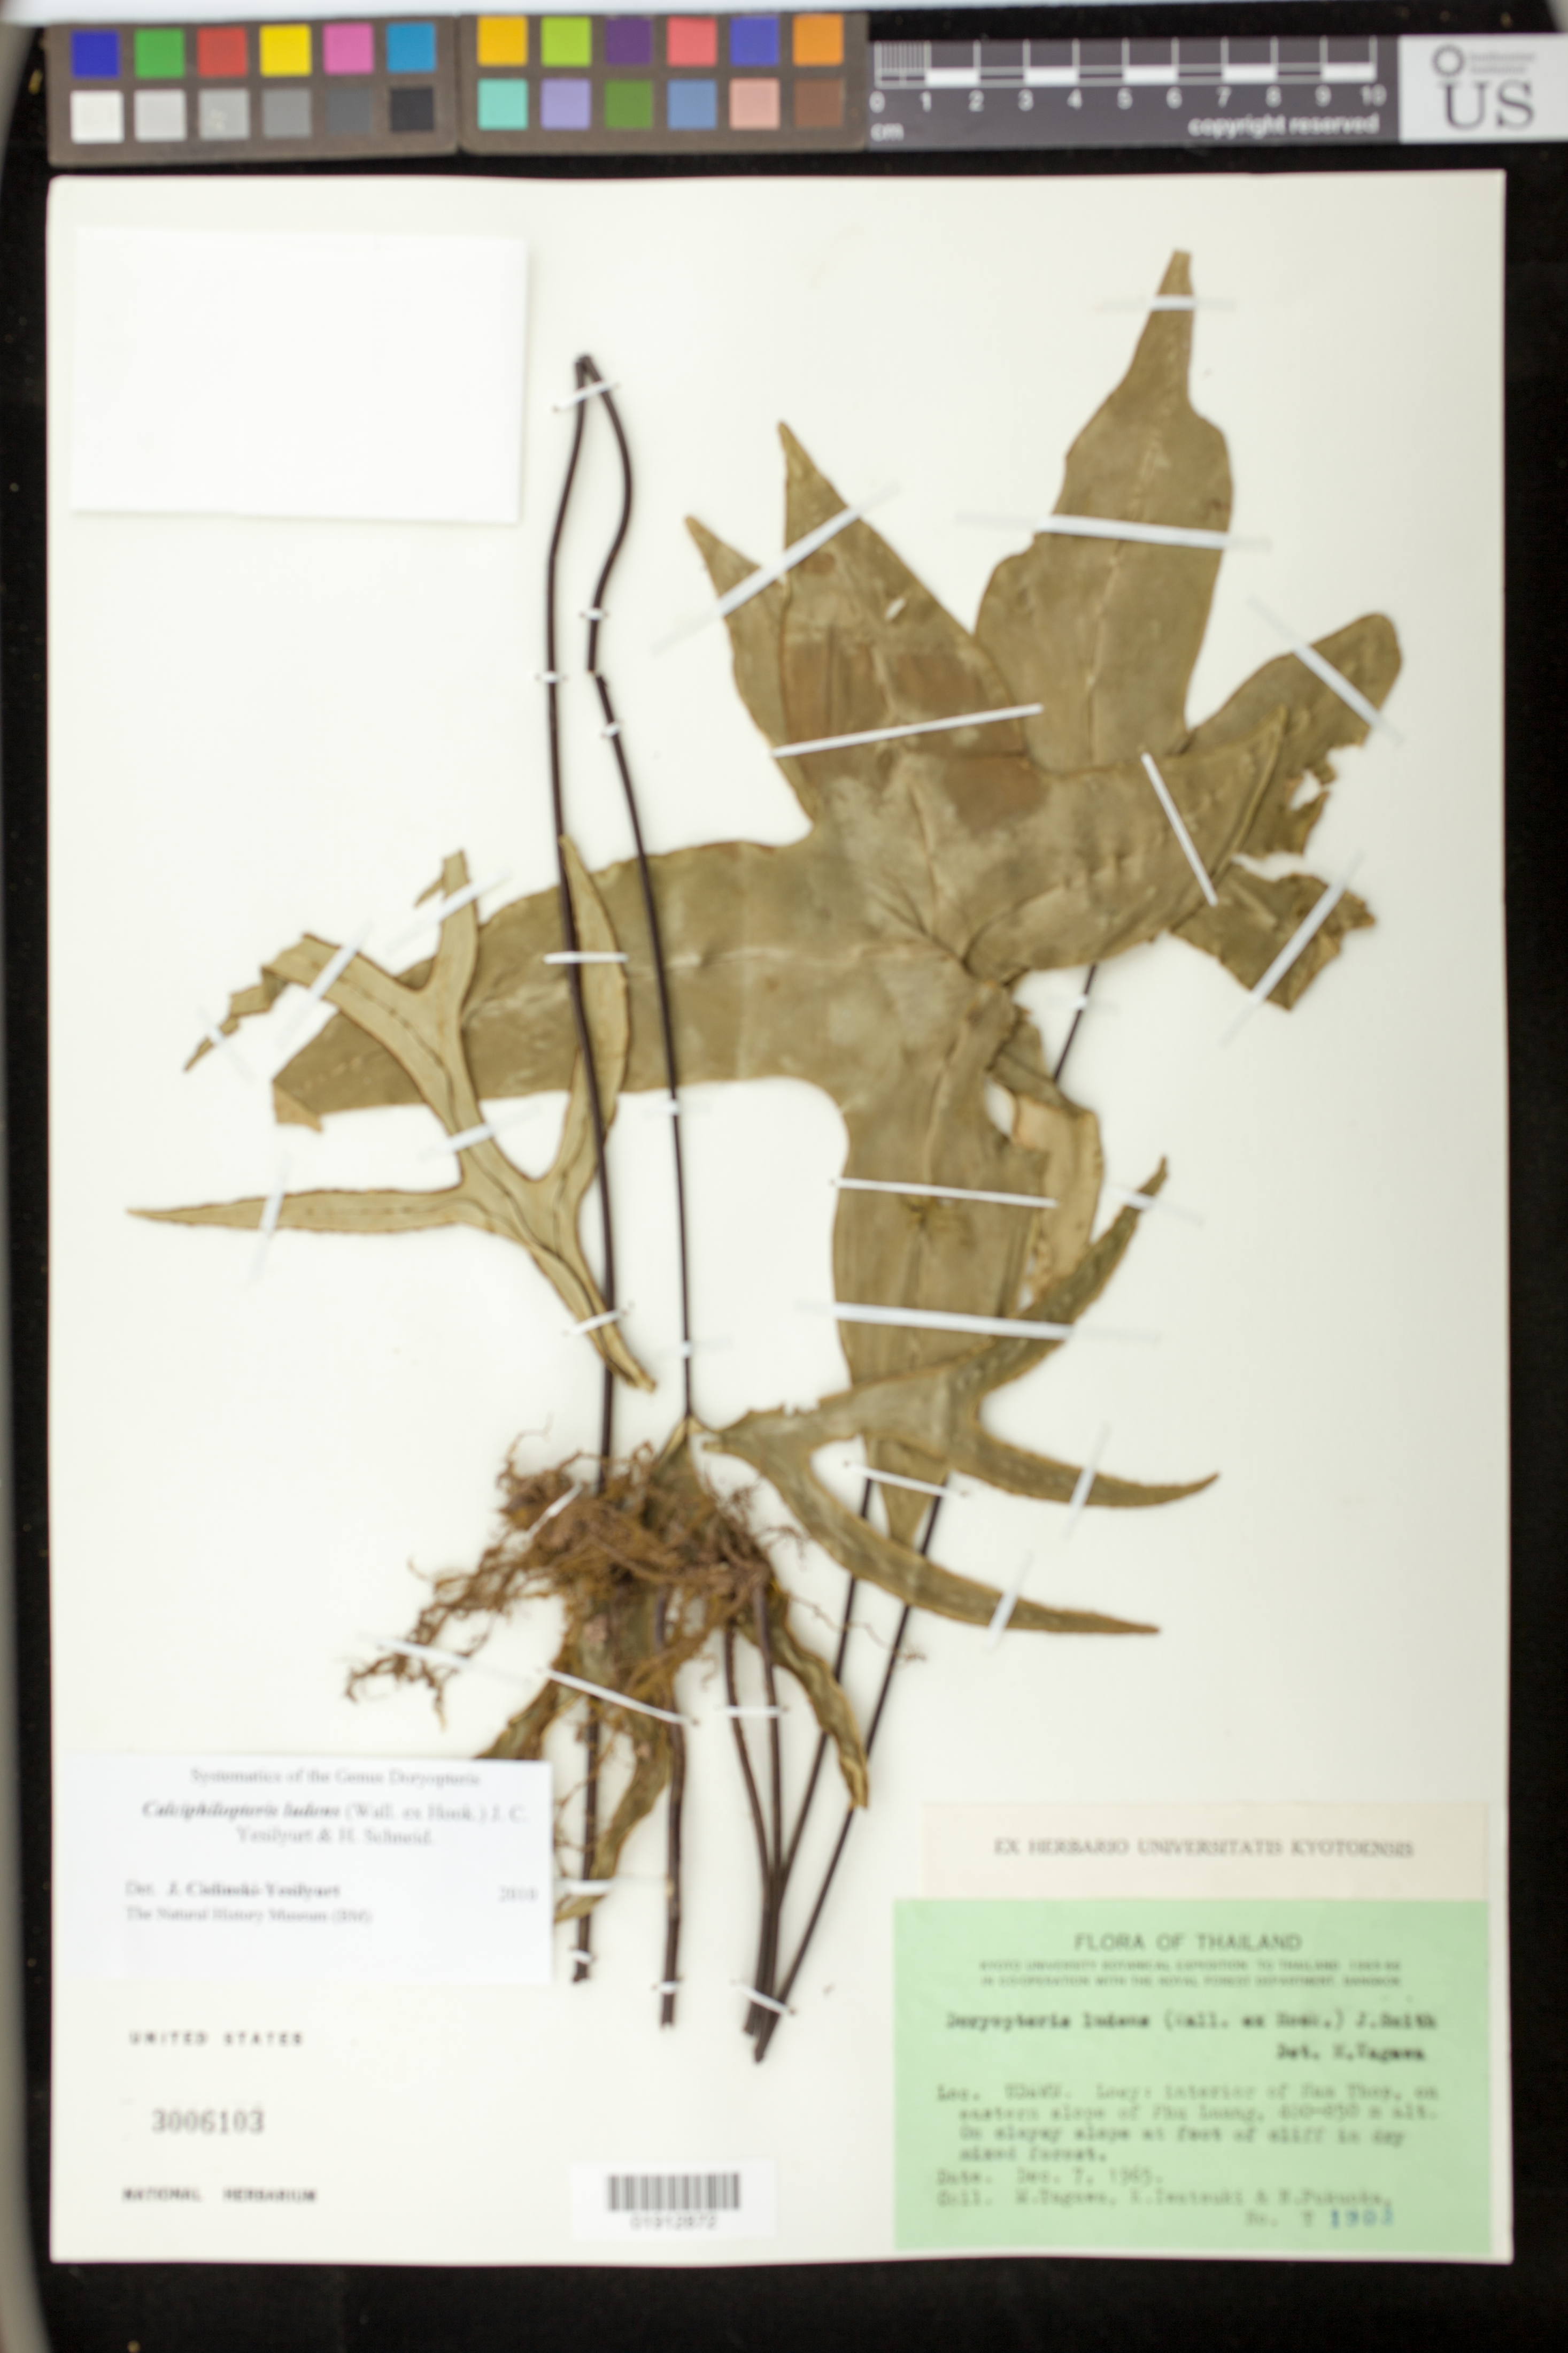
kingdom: Plantae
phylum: Tracheophyta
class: Polypodiopsida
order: Polypodiales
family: Pteridaceae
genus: Calciphilopteris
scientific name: Calciphilopteris ludens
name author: (Wall. ex Hook.) Yesilyurt & H. Schneid.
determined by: Yesilyurt, J. C.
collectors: M. Tagawa, K. Iwatsuki & N. Fukuoka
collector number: T1903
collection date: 1965-12-07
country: Thailand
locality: Udawn. Loey: interior of Nam Thop, on eastern slope of Phu Luang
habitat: On clayey slope at foot of cliff in dry mixed forest.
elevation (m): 400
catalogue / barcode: US 3006103